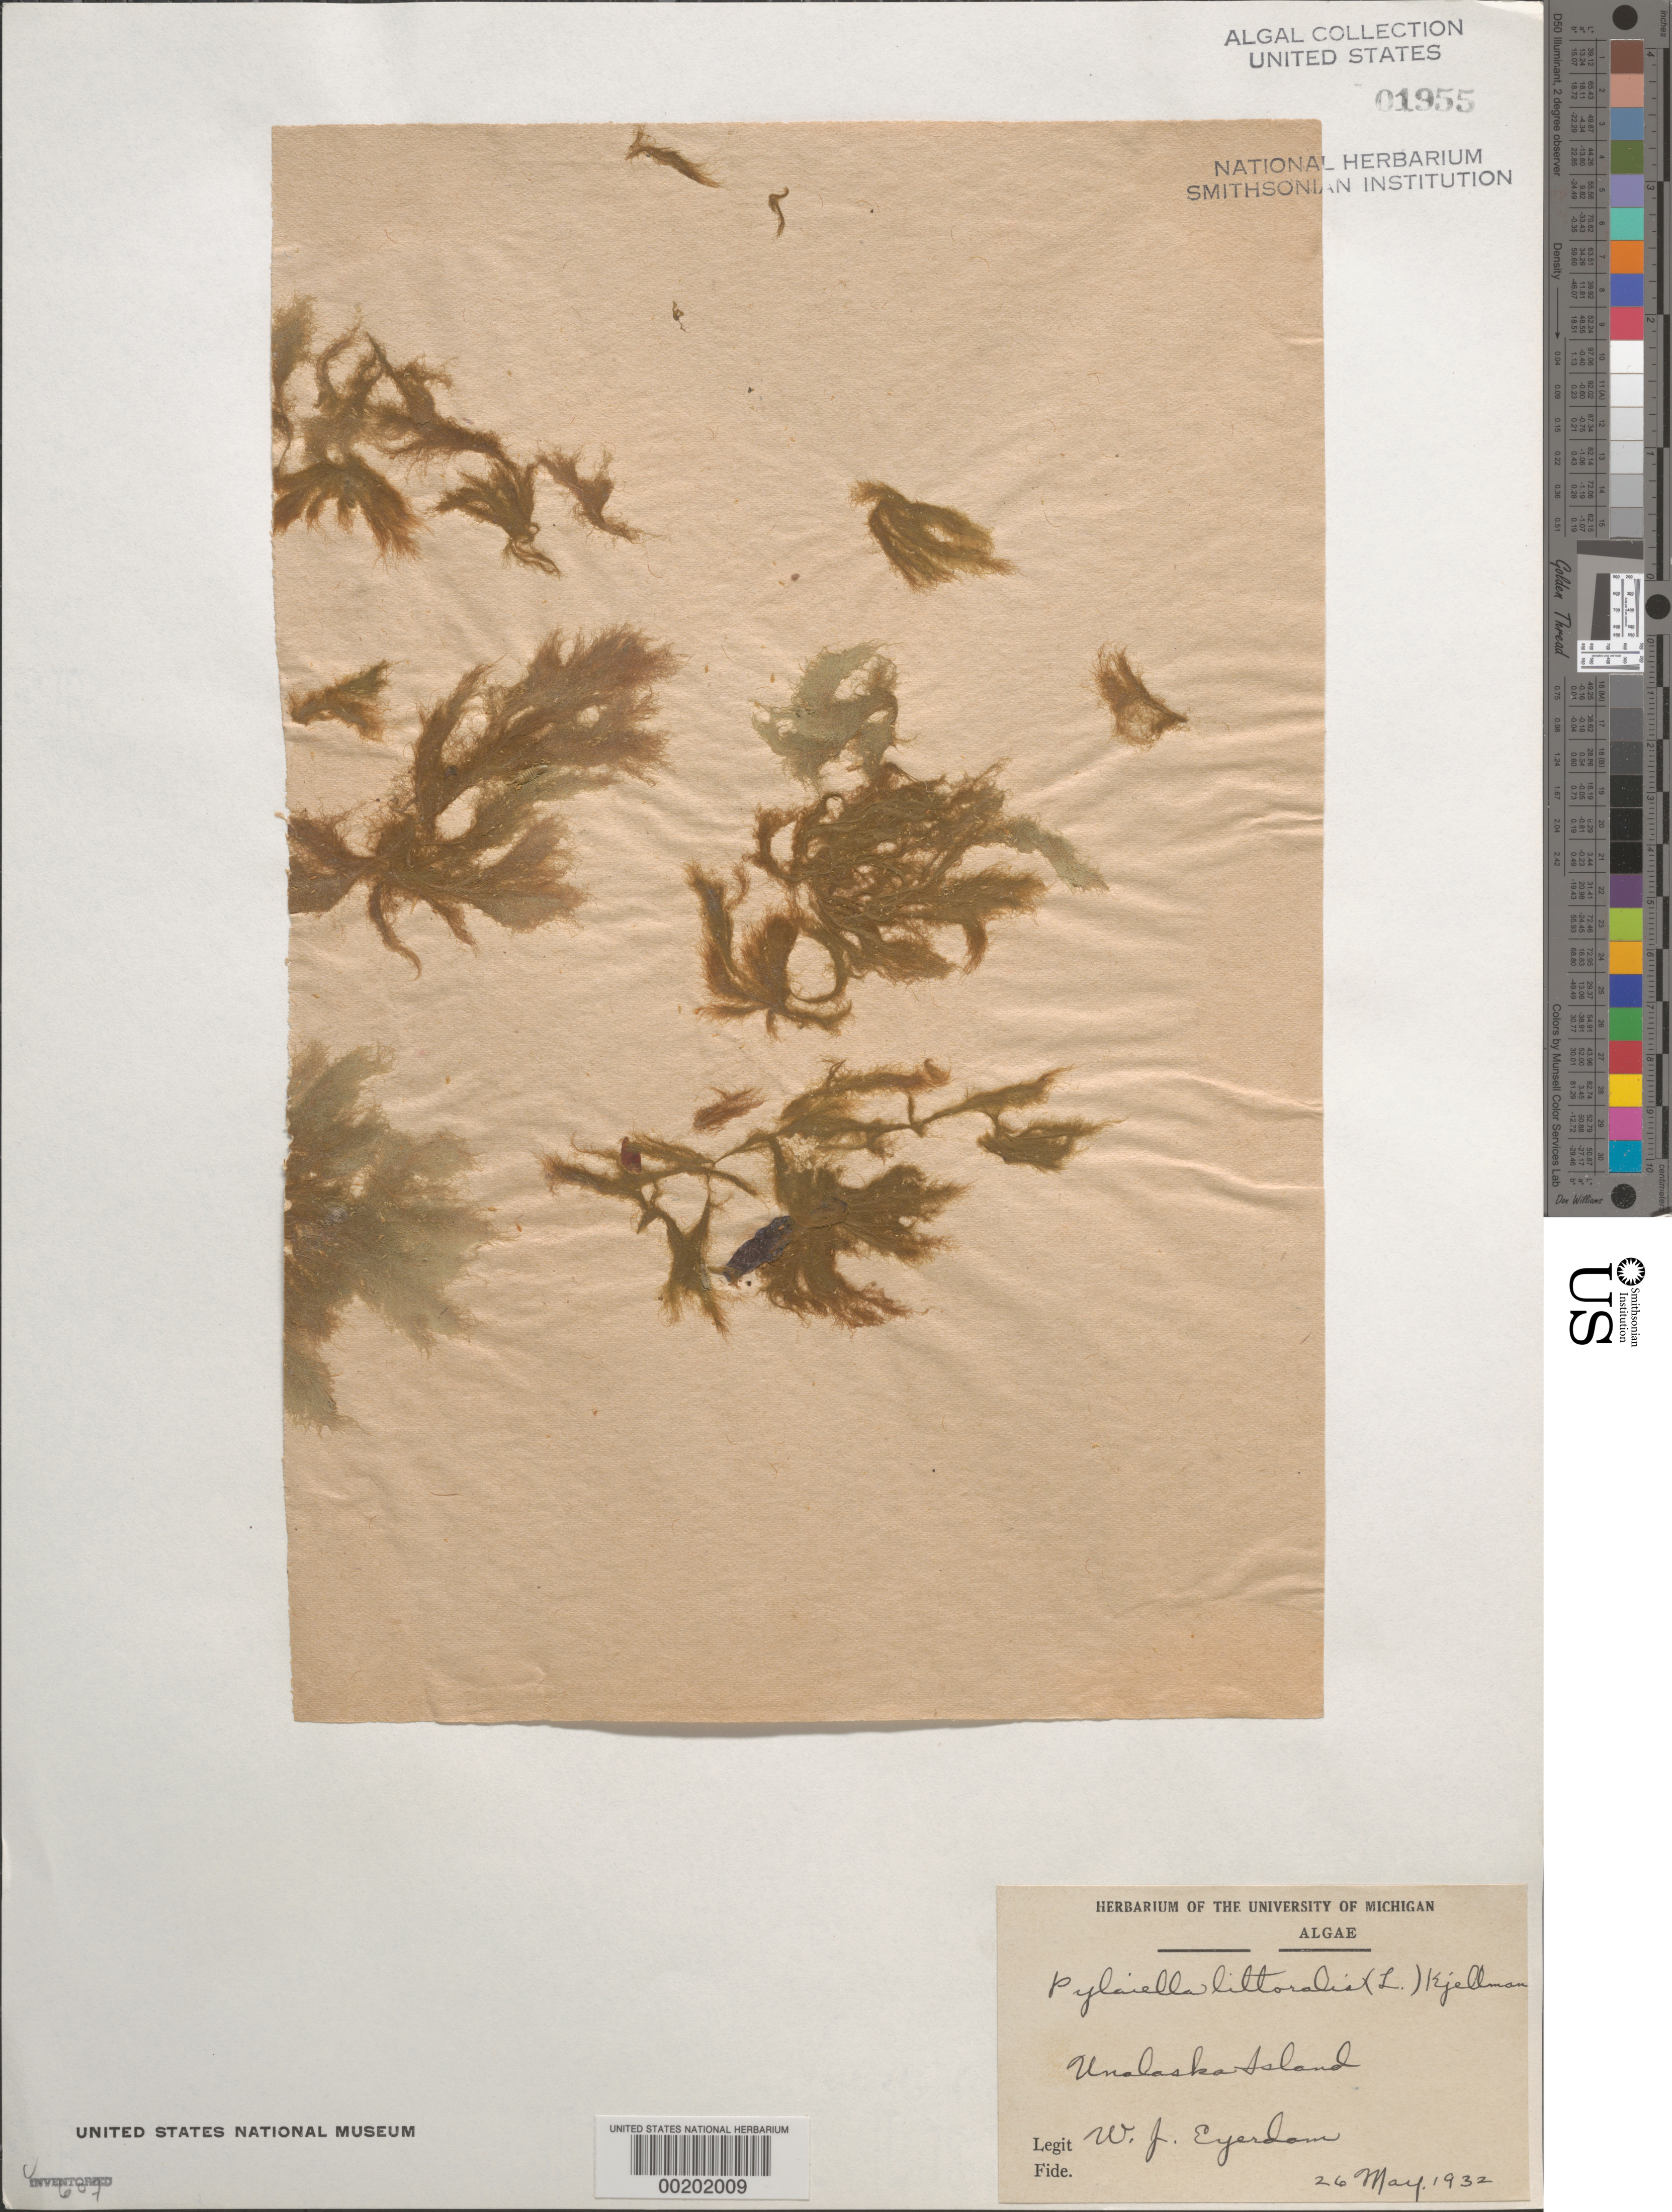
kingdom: Chromista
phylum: Ochrophyta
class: Phaeophyceae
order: Ectocarpales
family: Acinetosporaceae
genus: Pylaiella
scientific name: Pylaiella litoralis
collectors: W. J. Eyerdam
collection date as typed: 26 May 1932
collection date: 1932-05-26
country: United States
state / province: Alaska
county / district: Aleutian Islands Division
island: Unalaska Island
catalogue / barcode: US 1955